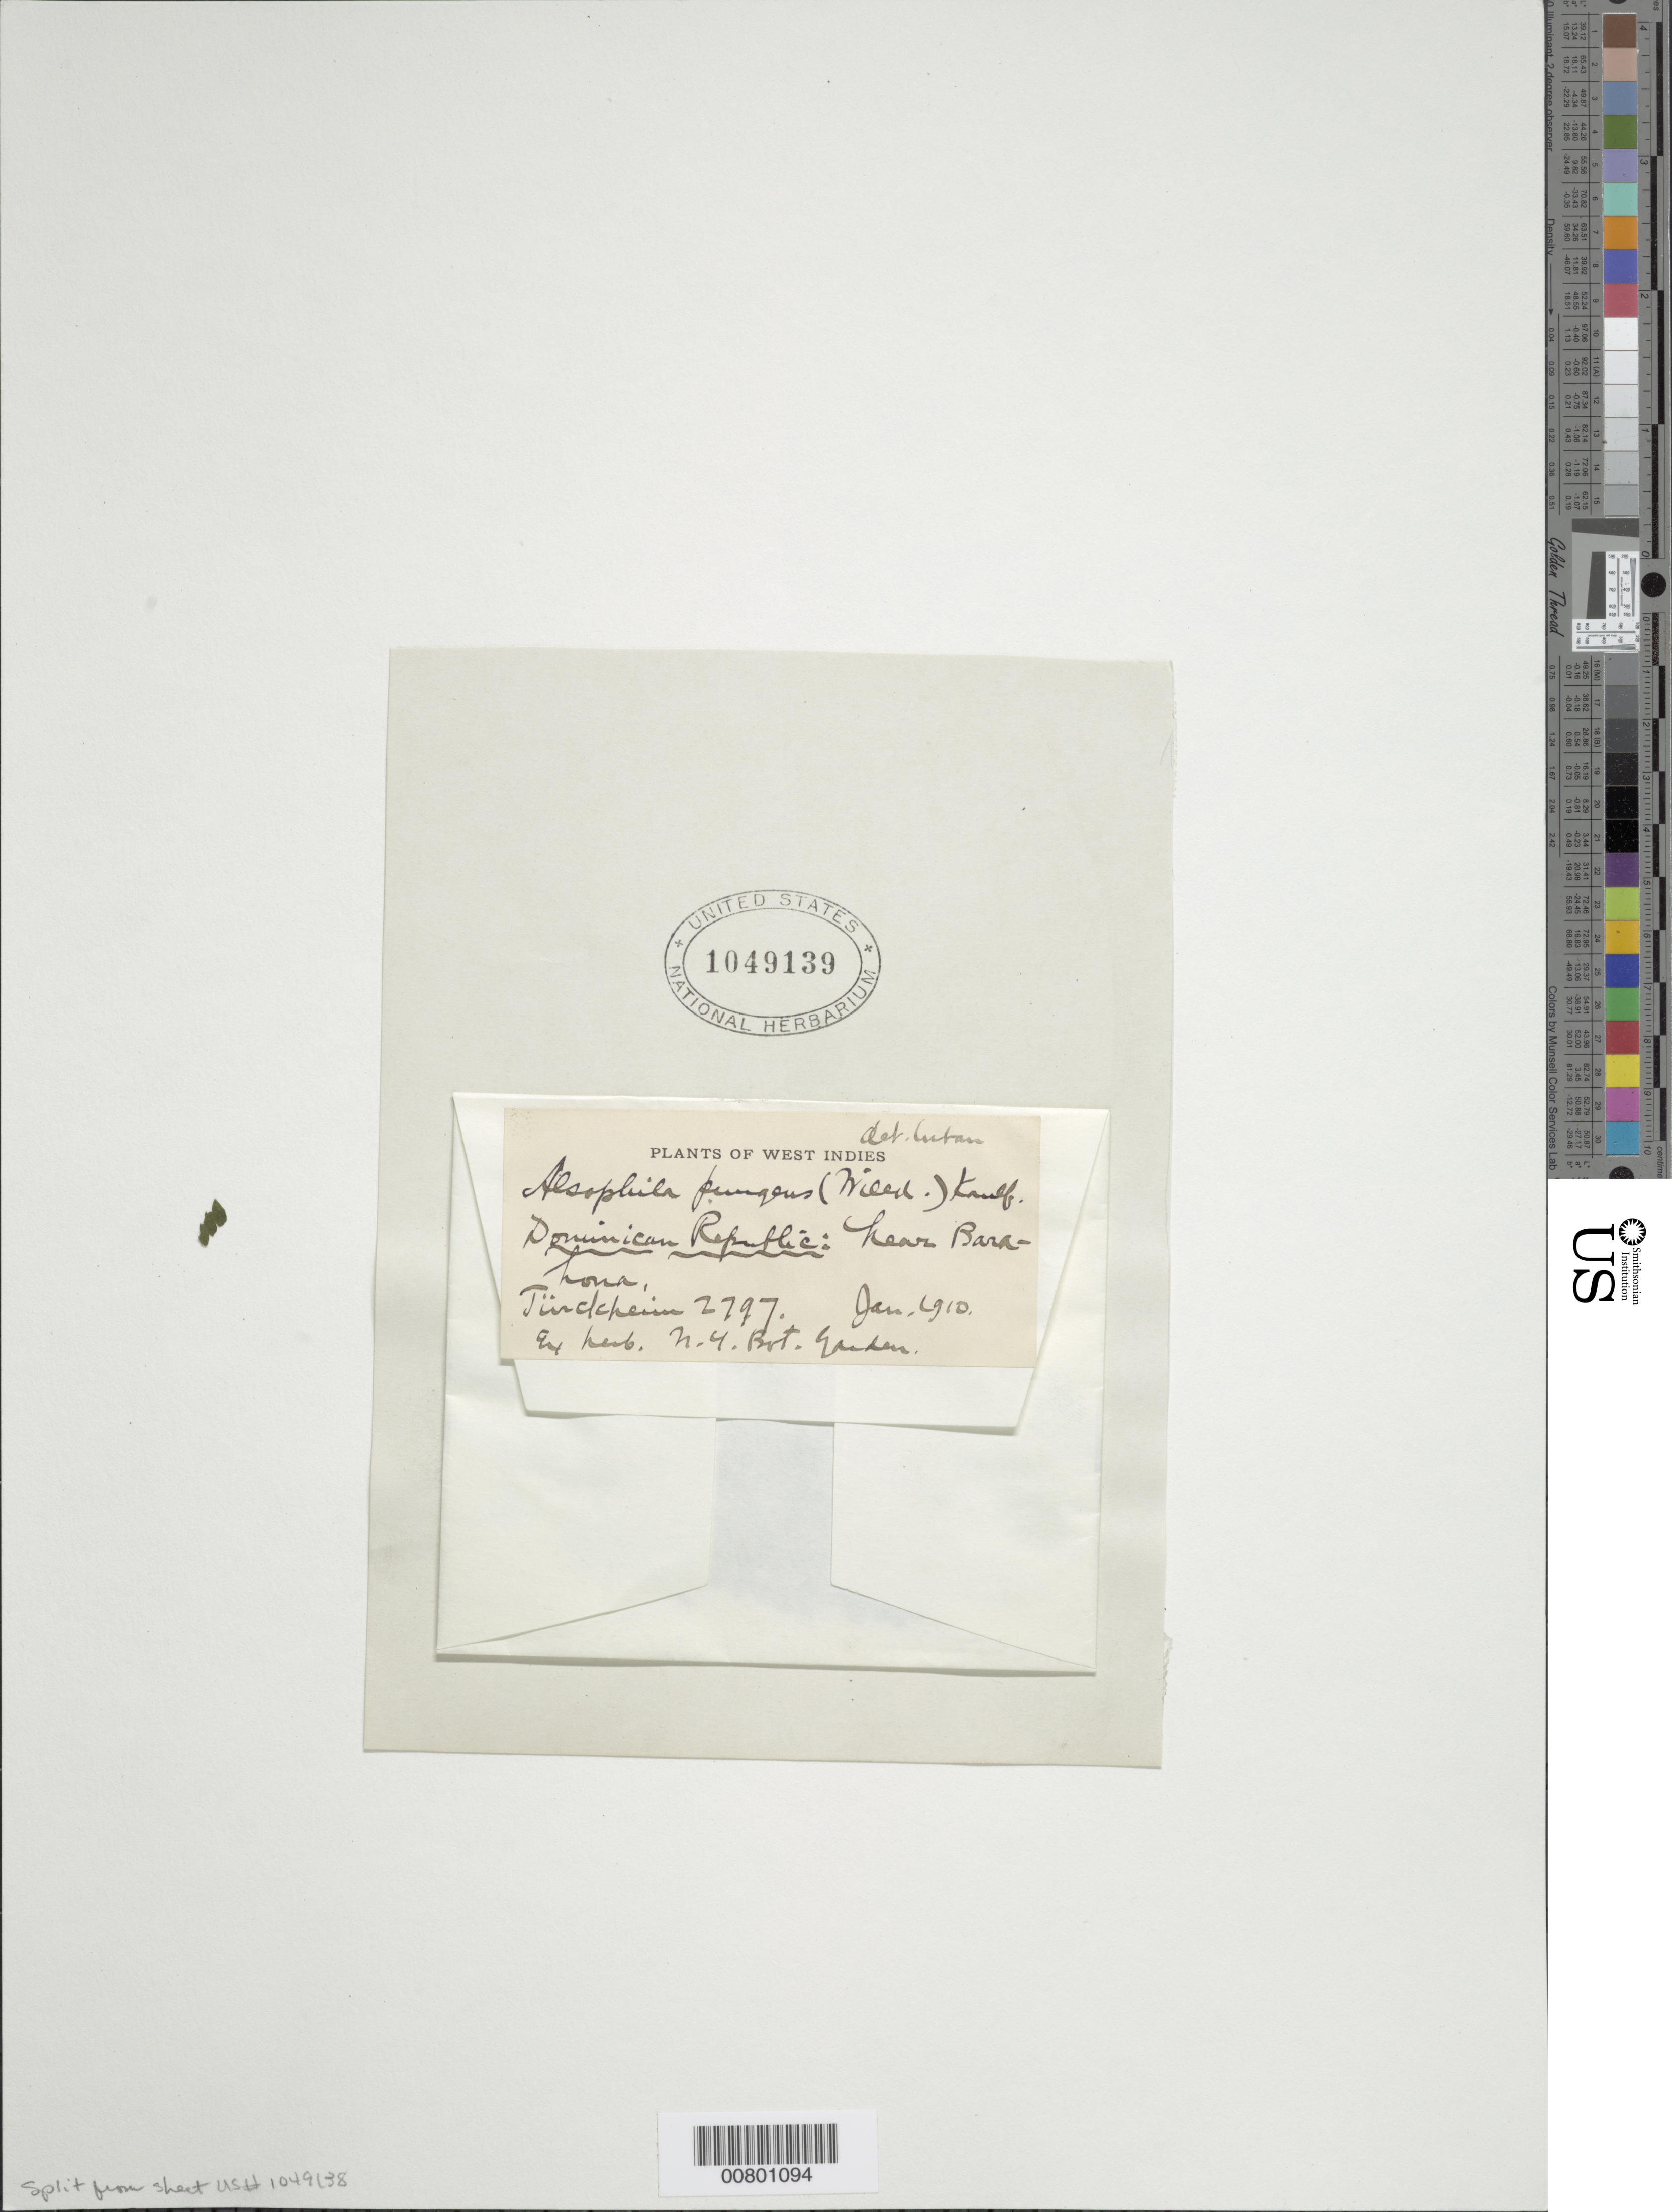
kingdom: Plantae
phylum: Tracheophyta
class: Polypodiopsida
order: Cyatheales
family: Cyatheaceae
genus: Cyathea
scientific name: Cyathea pungens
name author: (Willd.) Domin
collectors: H. von Türckheim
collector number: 2797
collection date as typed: Jan 1910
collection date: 1910-01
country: Dominican Republic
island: Hispaniola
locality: Barahona, near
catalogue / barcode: US 1049139